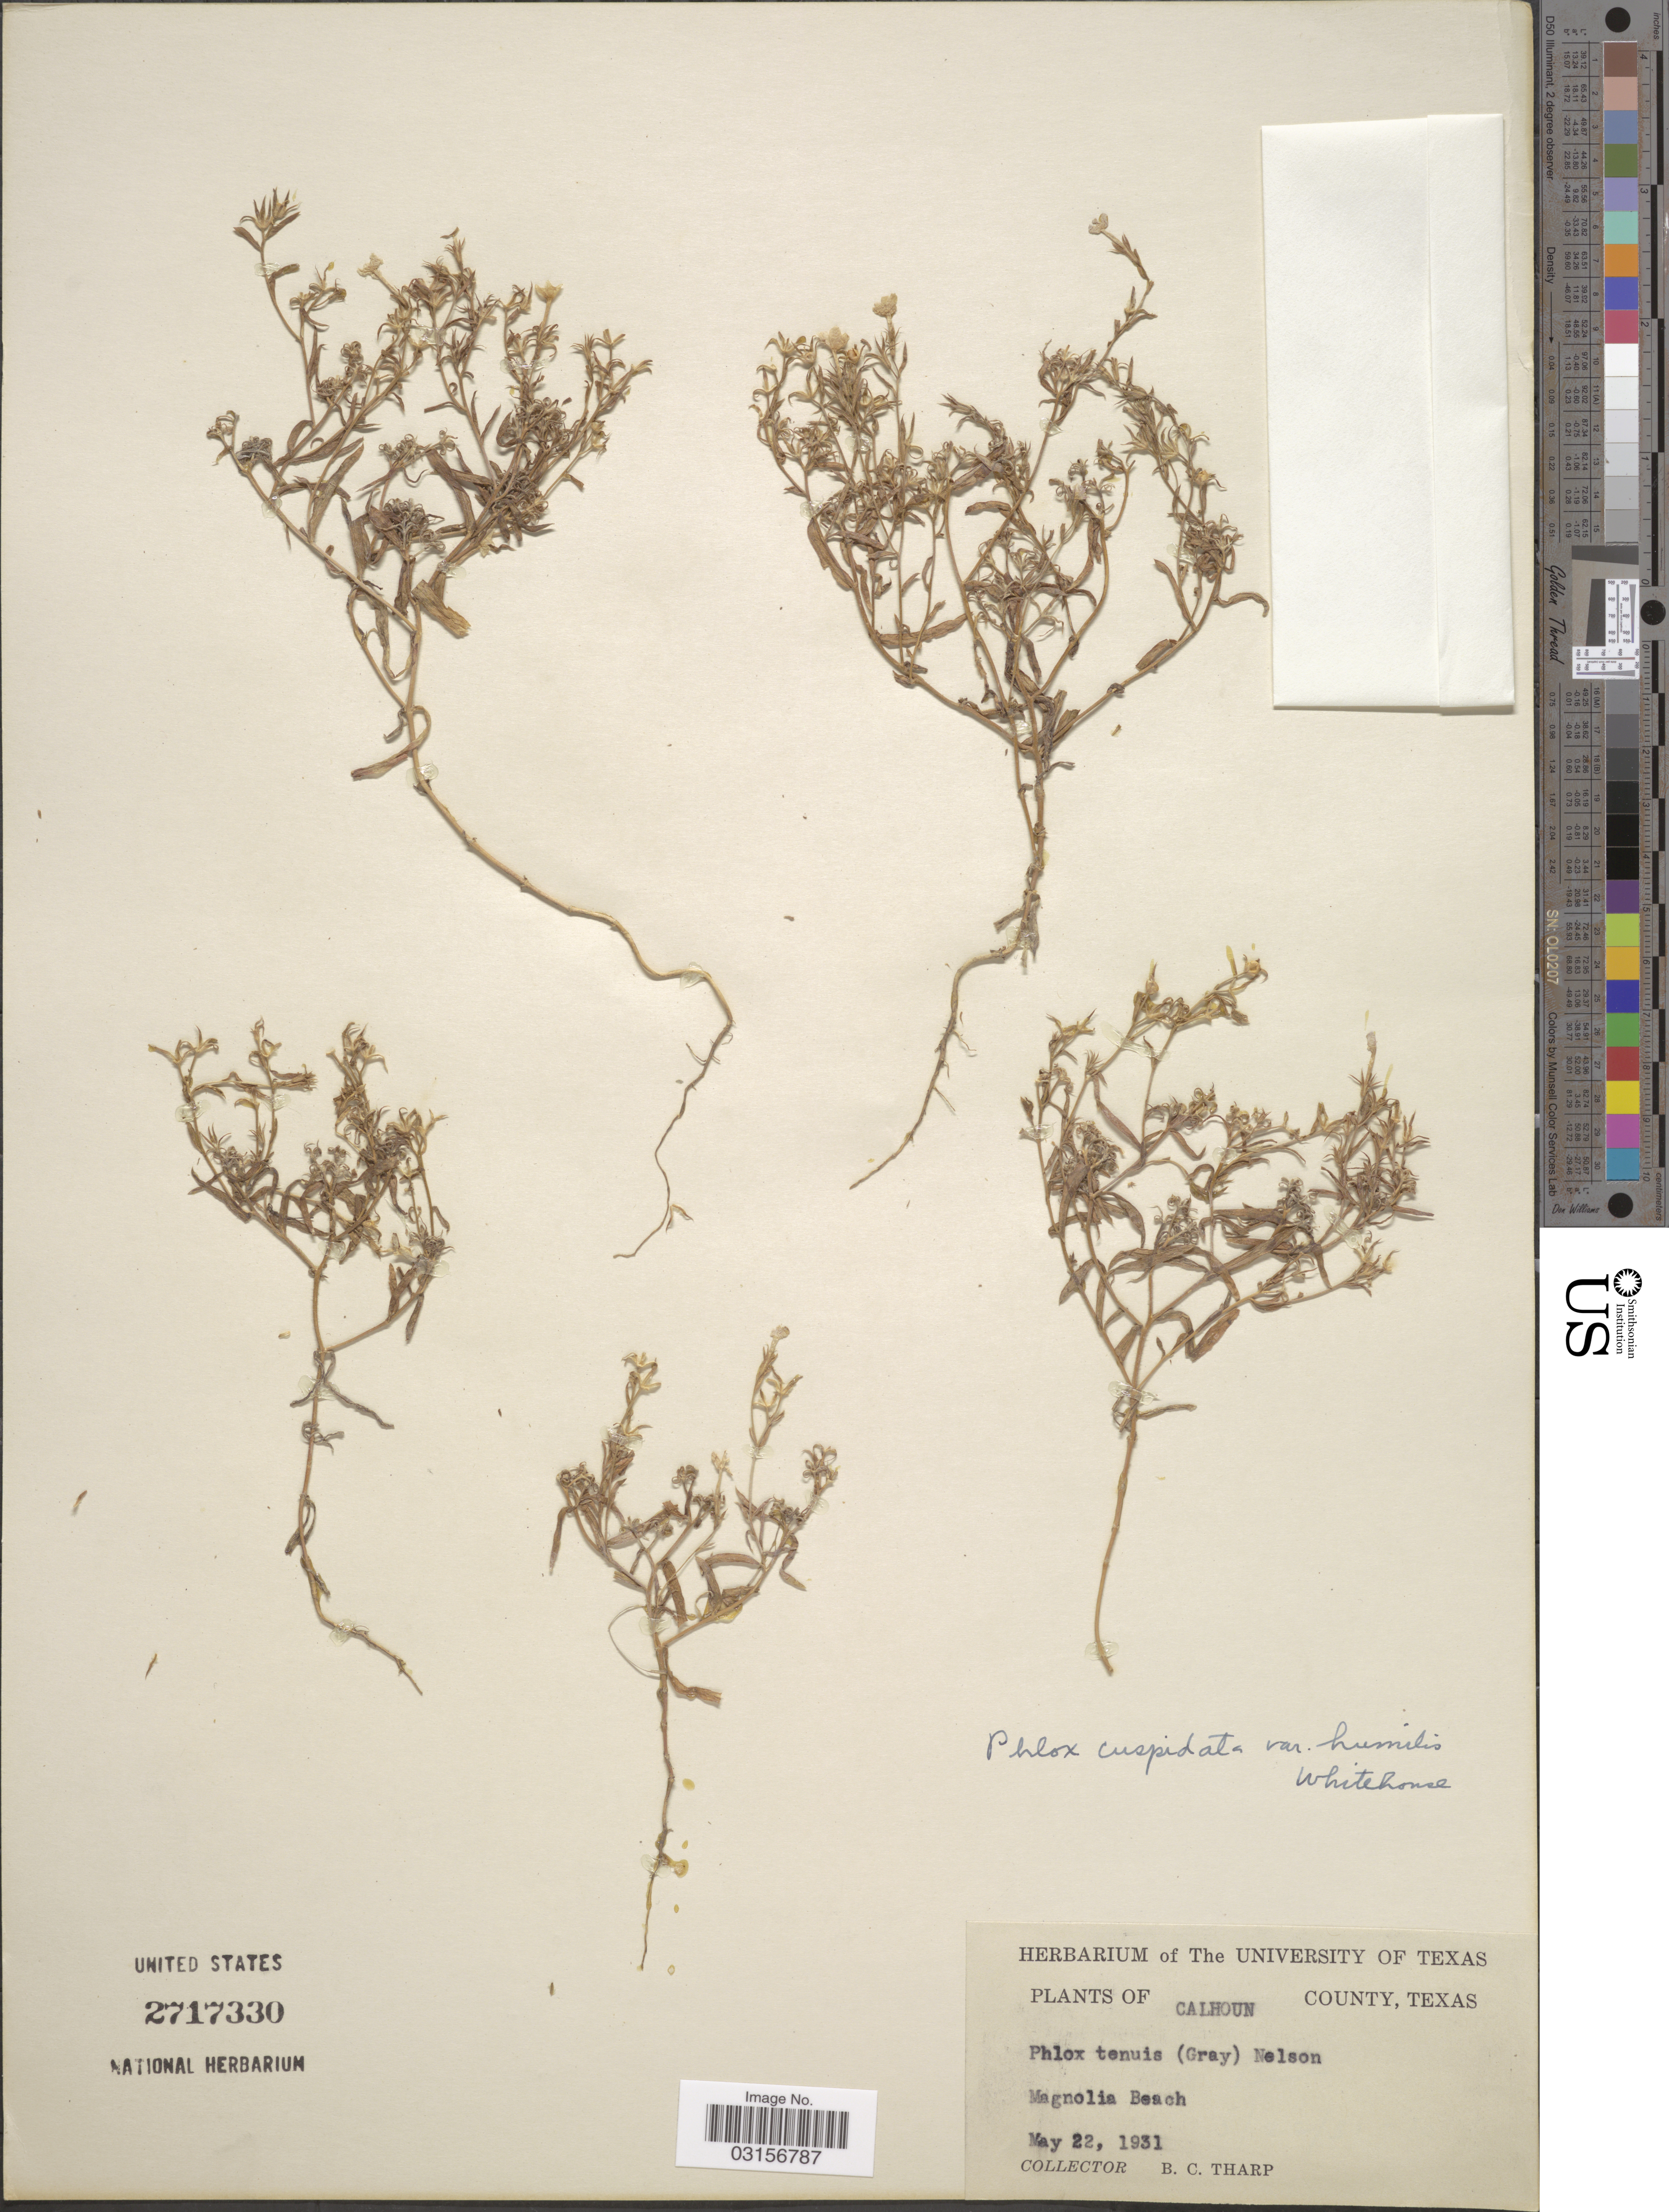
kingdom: Plantae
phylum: Tracheophyta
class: Magnoliopsida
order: Ericales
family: Polemoniaceae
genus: Phlox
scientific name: Phlox cuspidata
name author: Scheele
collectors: B. C. Tharp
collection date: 1931-05-22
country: United States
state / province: Texas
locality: Calhoun County, Texas, Magnolia Beach.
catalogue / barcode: US 2717330